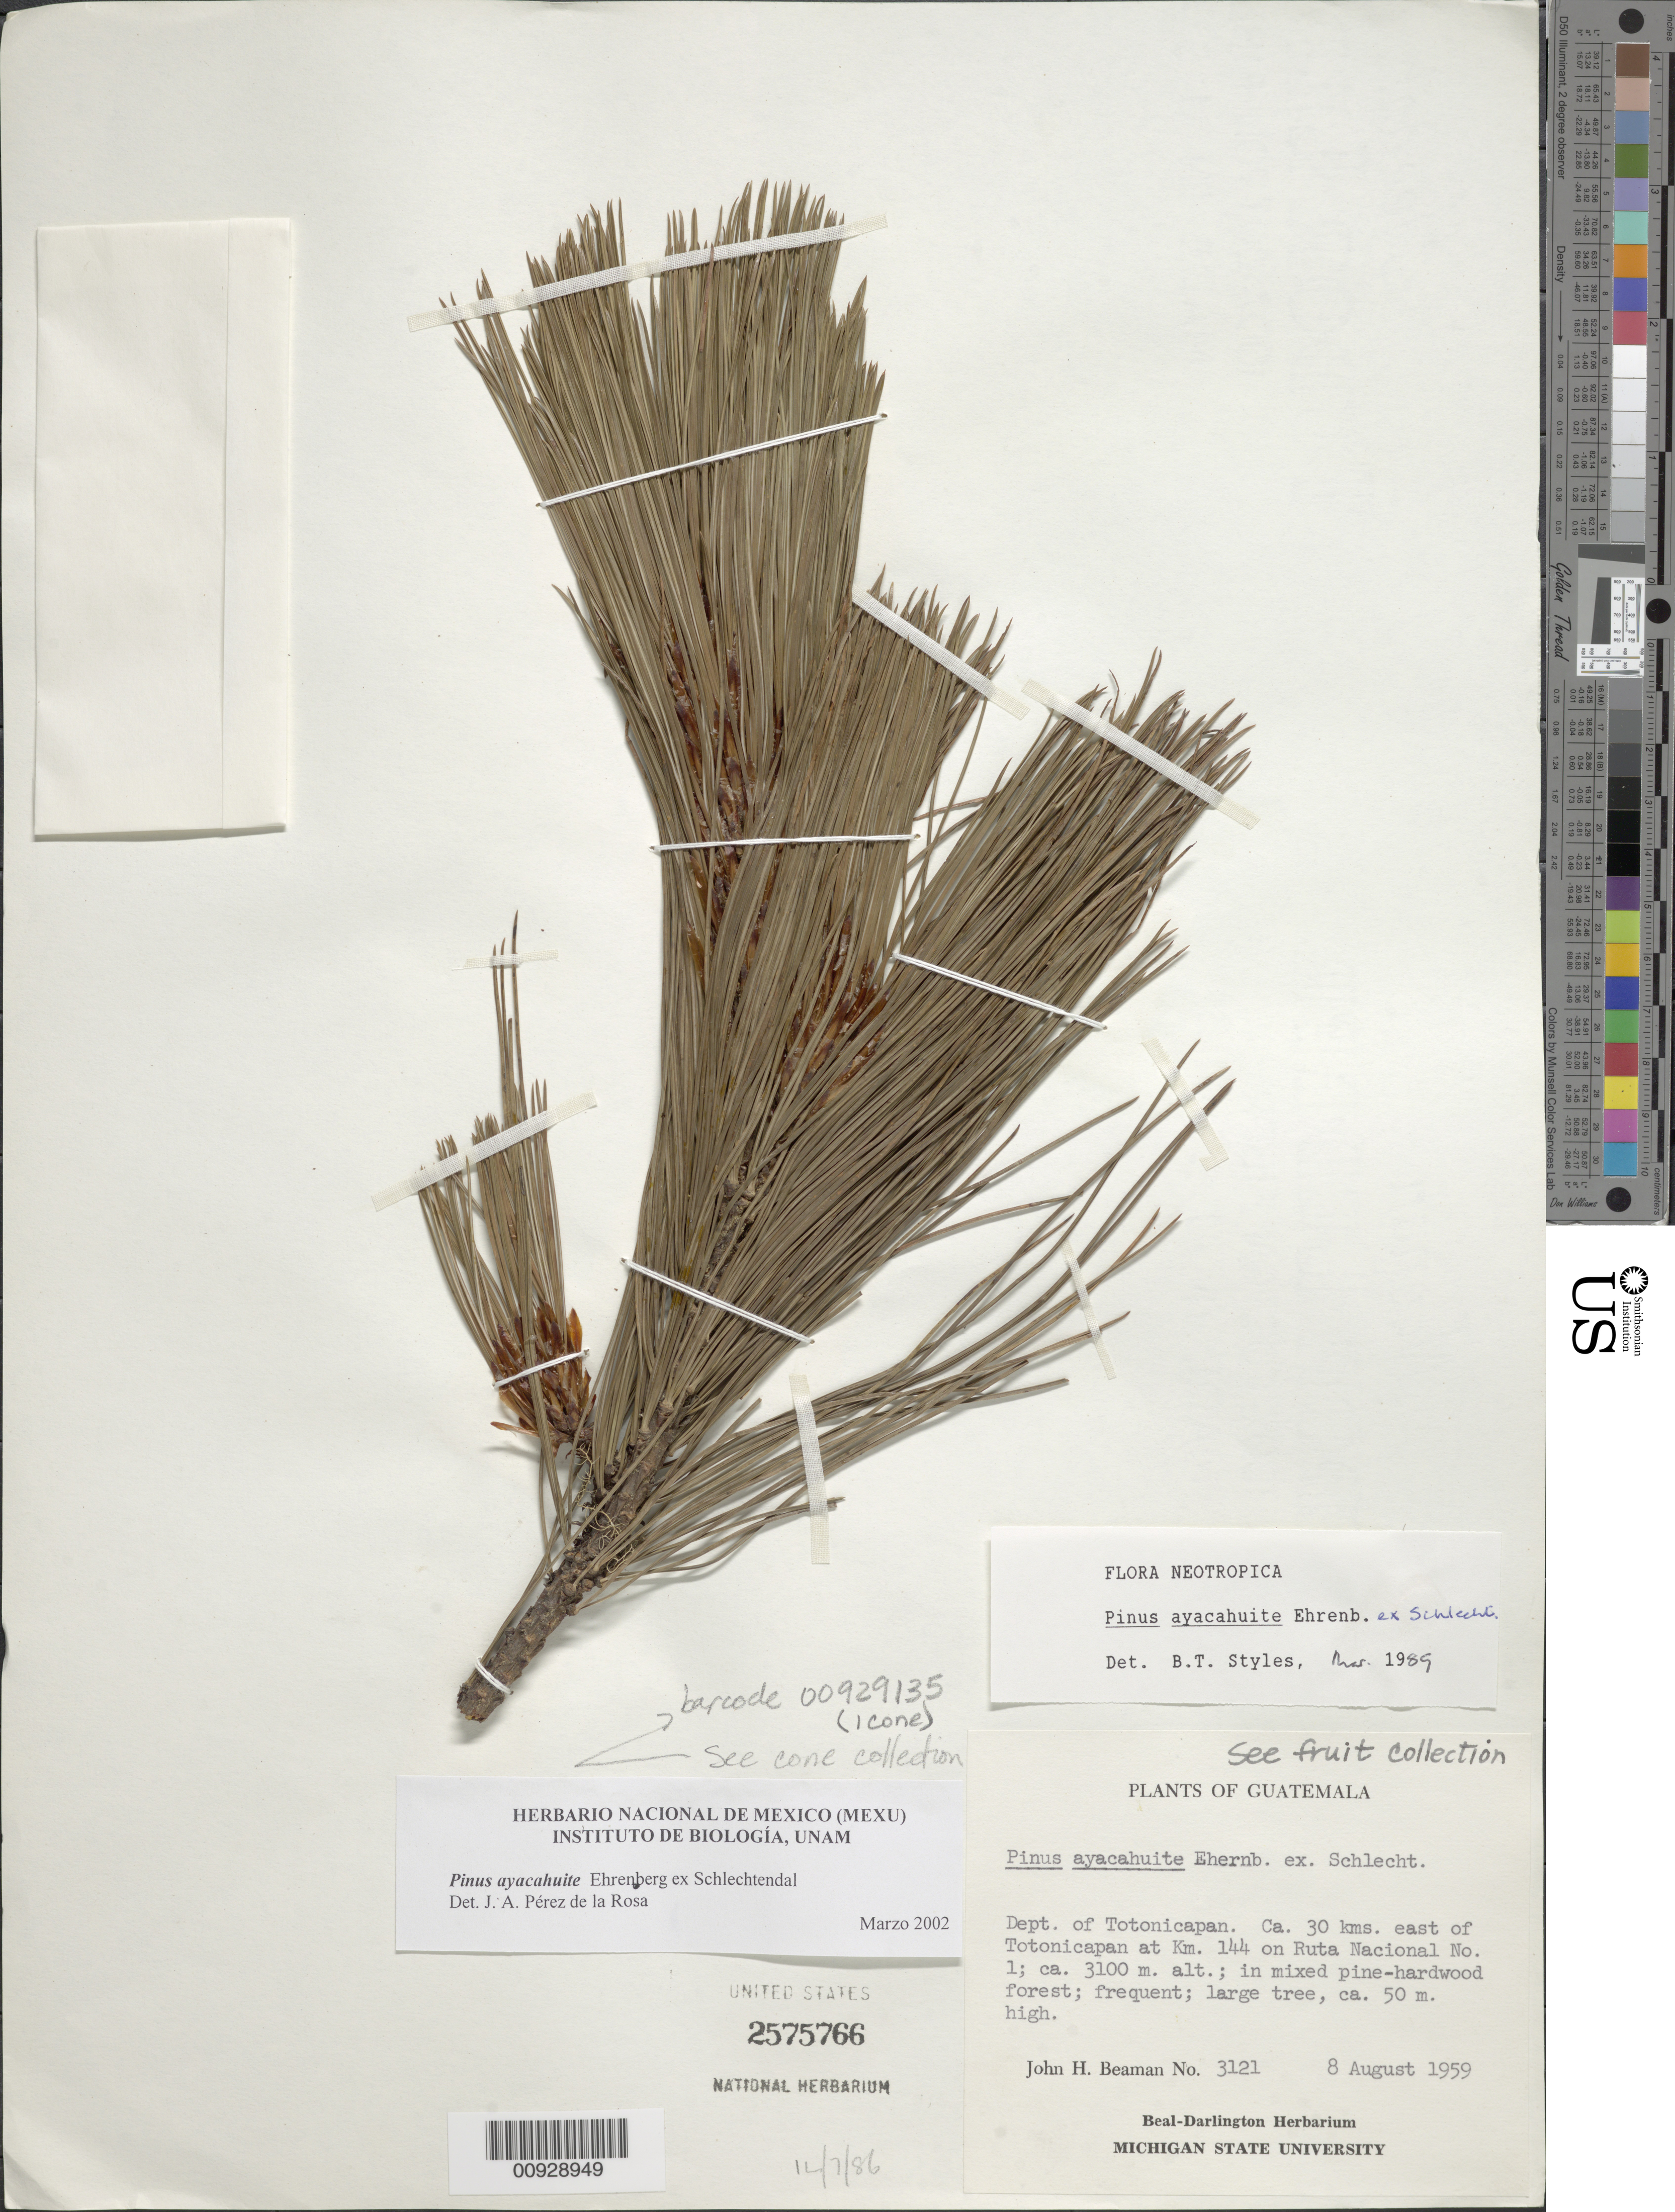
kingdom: Plantae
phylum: Tracheophyta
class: Pinopsida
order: Pinales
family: Pinaceae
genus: Pinus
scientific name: Pinus ayacahuite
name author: Ehrenb. ex Schltdl.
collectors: J. H. Beaman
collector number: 3121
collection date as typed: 08 Aug 1959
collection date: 1959-08-08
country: Guatemala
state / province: Totonicapán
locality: Ca. 30 km. east of Totonicapán at Km. 144 on Ruta Nacional No. 1.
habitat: In mixed pine-hardwood forest.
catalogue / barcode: US 2575766